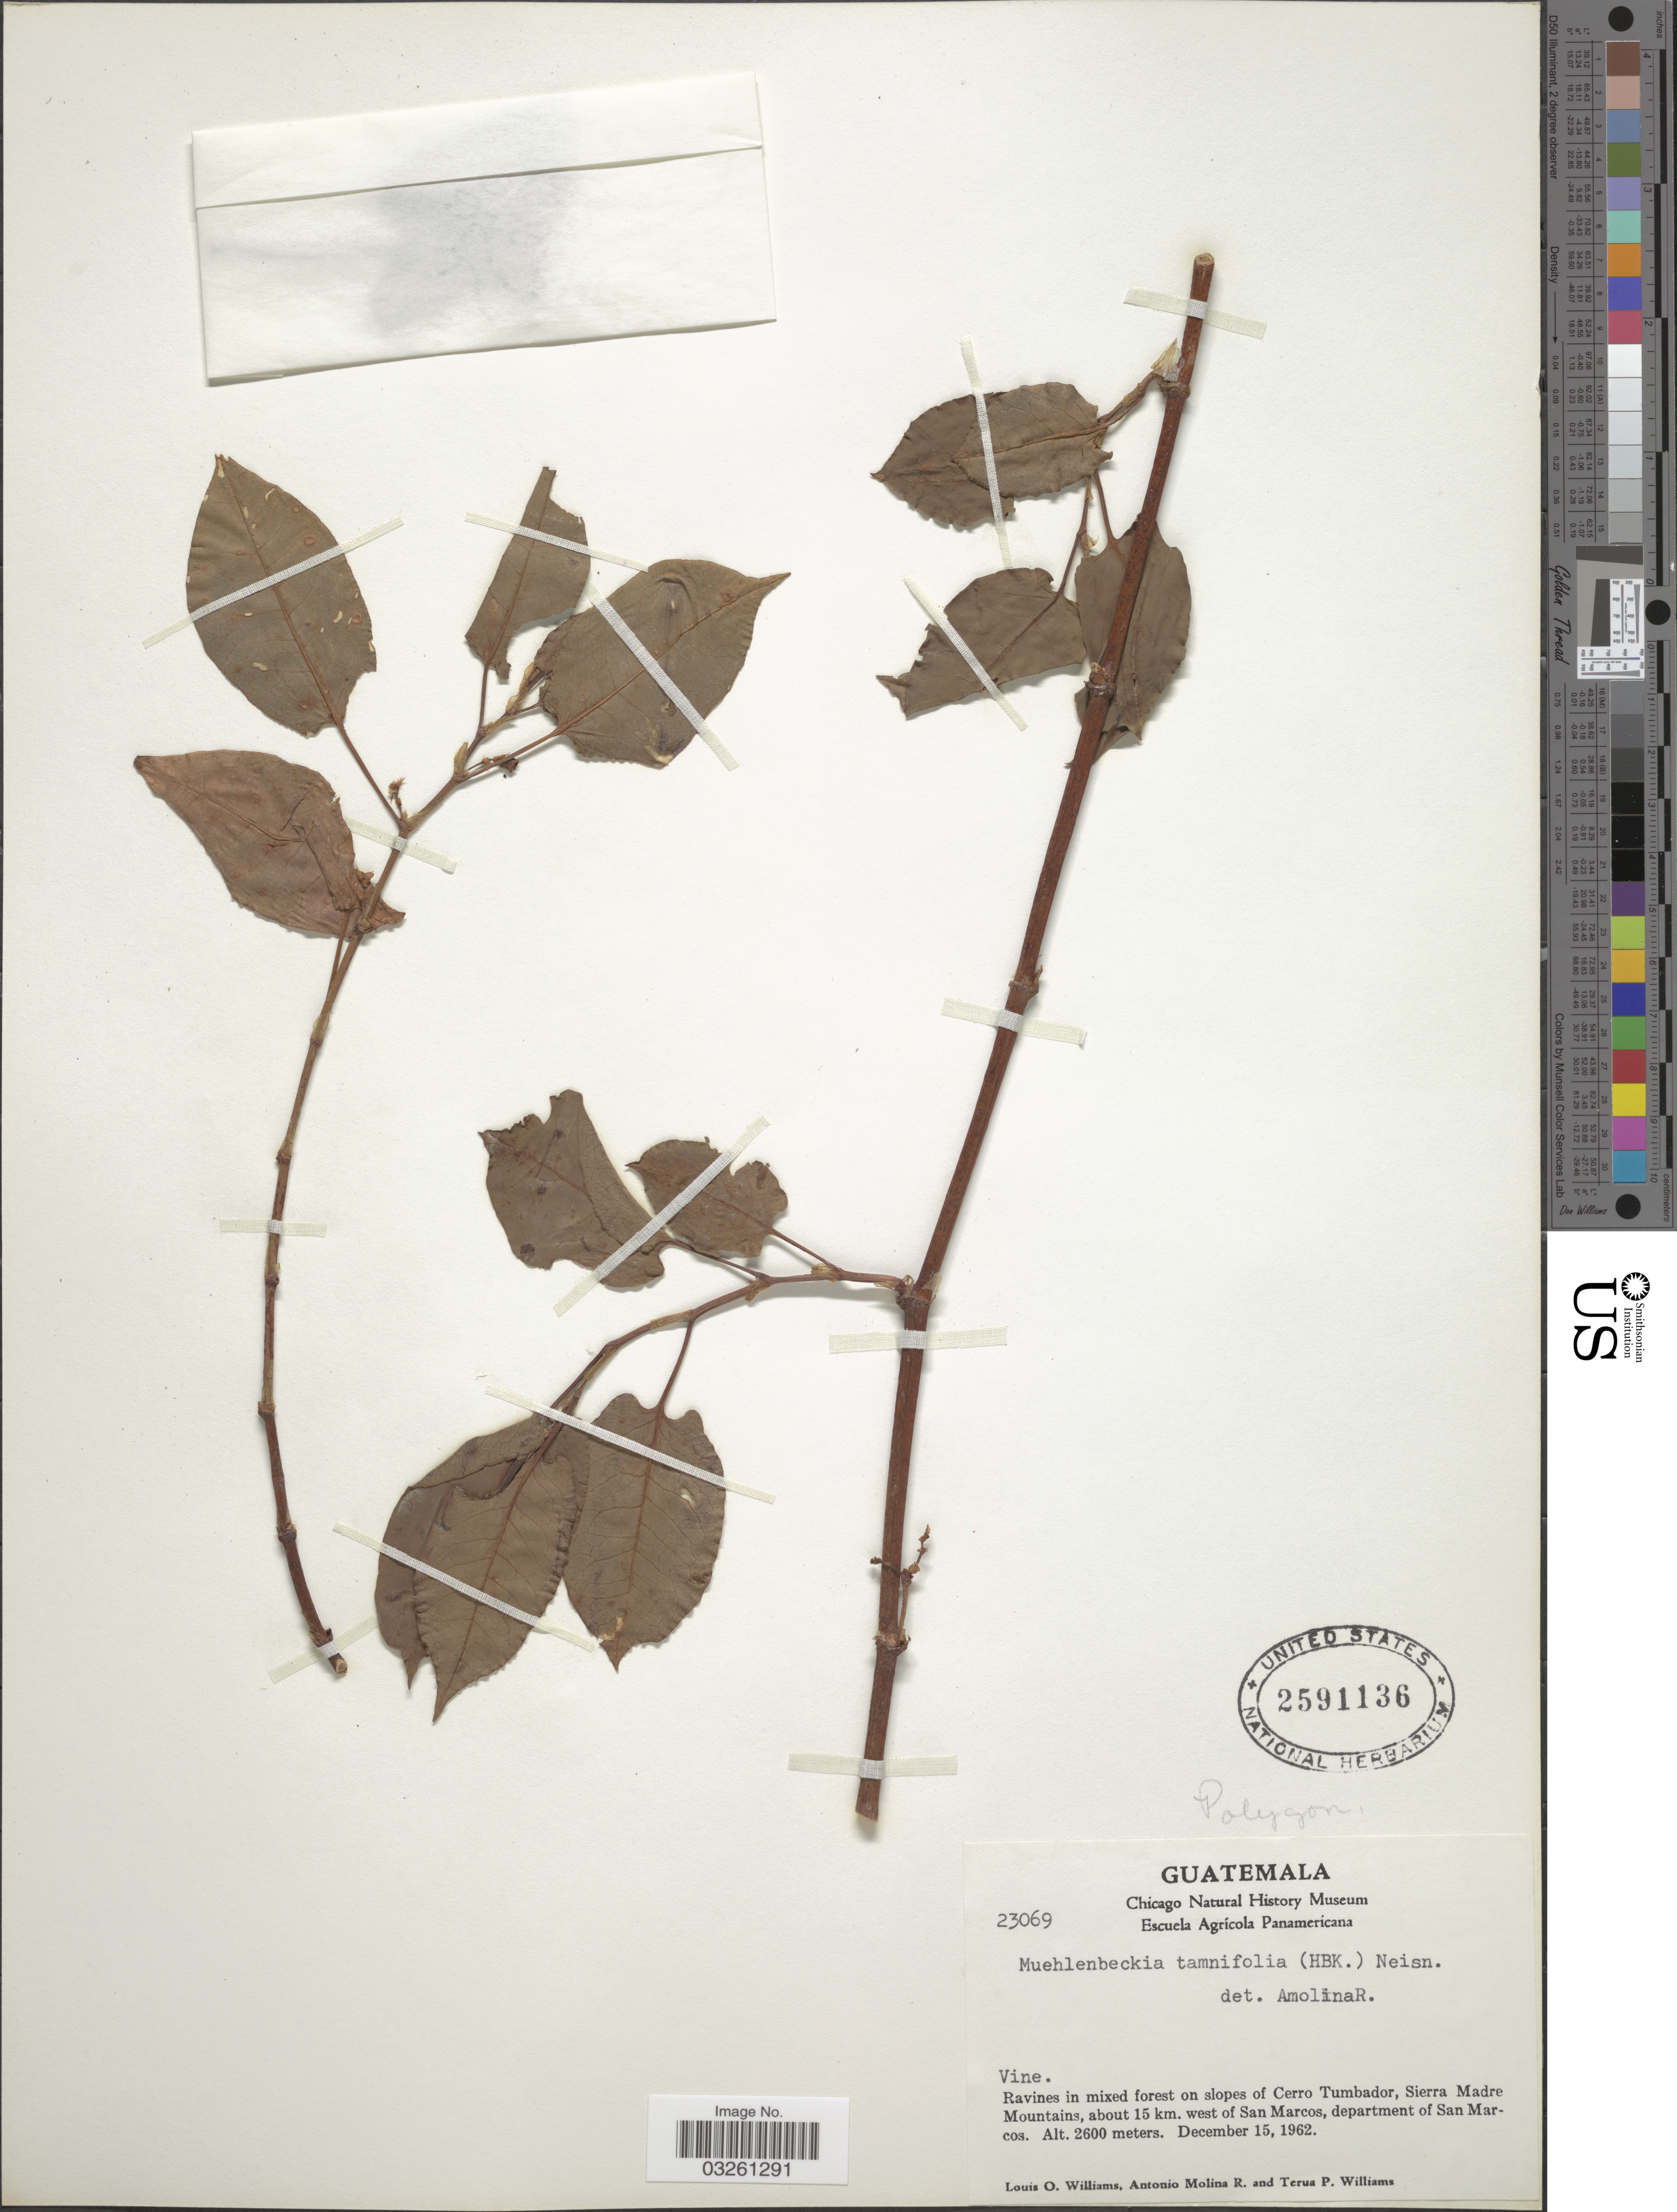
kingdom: Plantae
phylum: Tracheophyta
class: Magnoliopsida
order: Caryophyllales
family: Polygonaceae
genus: Muehlenbeckia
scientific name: Muehlenbeckia tamnifolia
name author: (Kunth) Meisn.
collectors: L. O. Williams, A. Molina R. & T. Williams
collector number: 23069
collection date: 1962-12-15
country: Guatemala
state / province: San Marcos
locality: Ravines in mixed forest on slopes of Cerro Tumbador, Sierra Madre Mountains, about 15 km. west of San Marcos, department of San Marcos.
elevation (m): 2600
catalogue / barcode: US 2591136